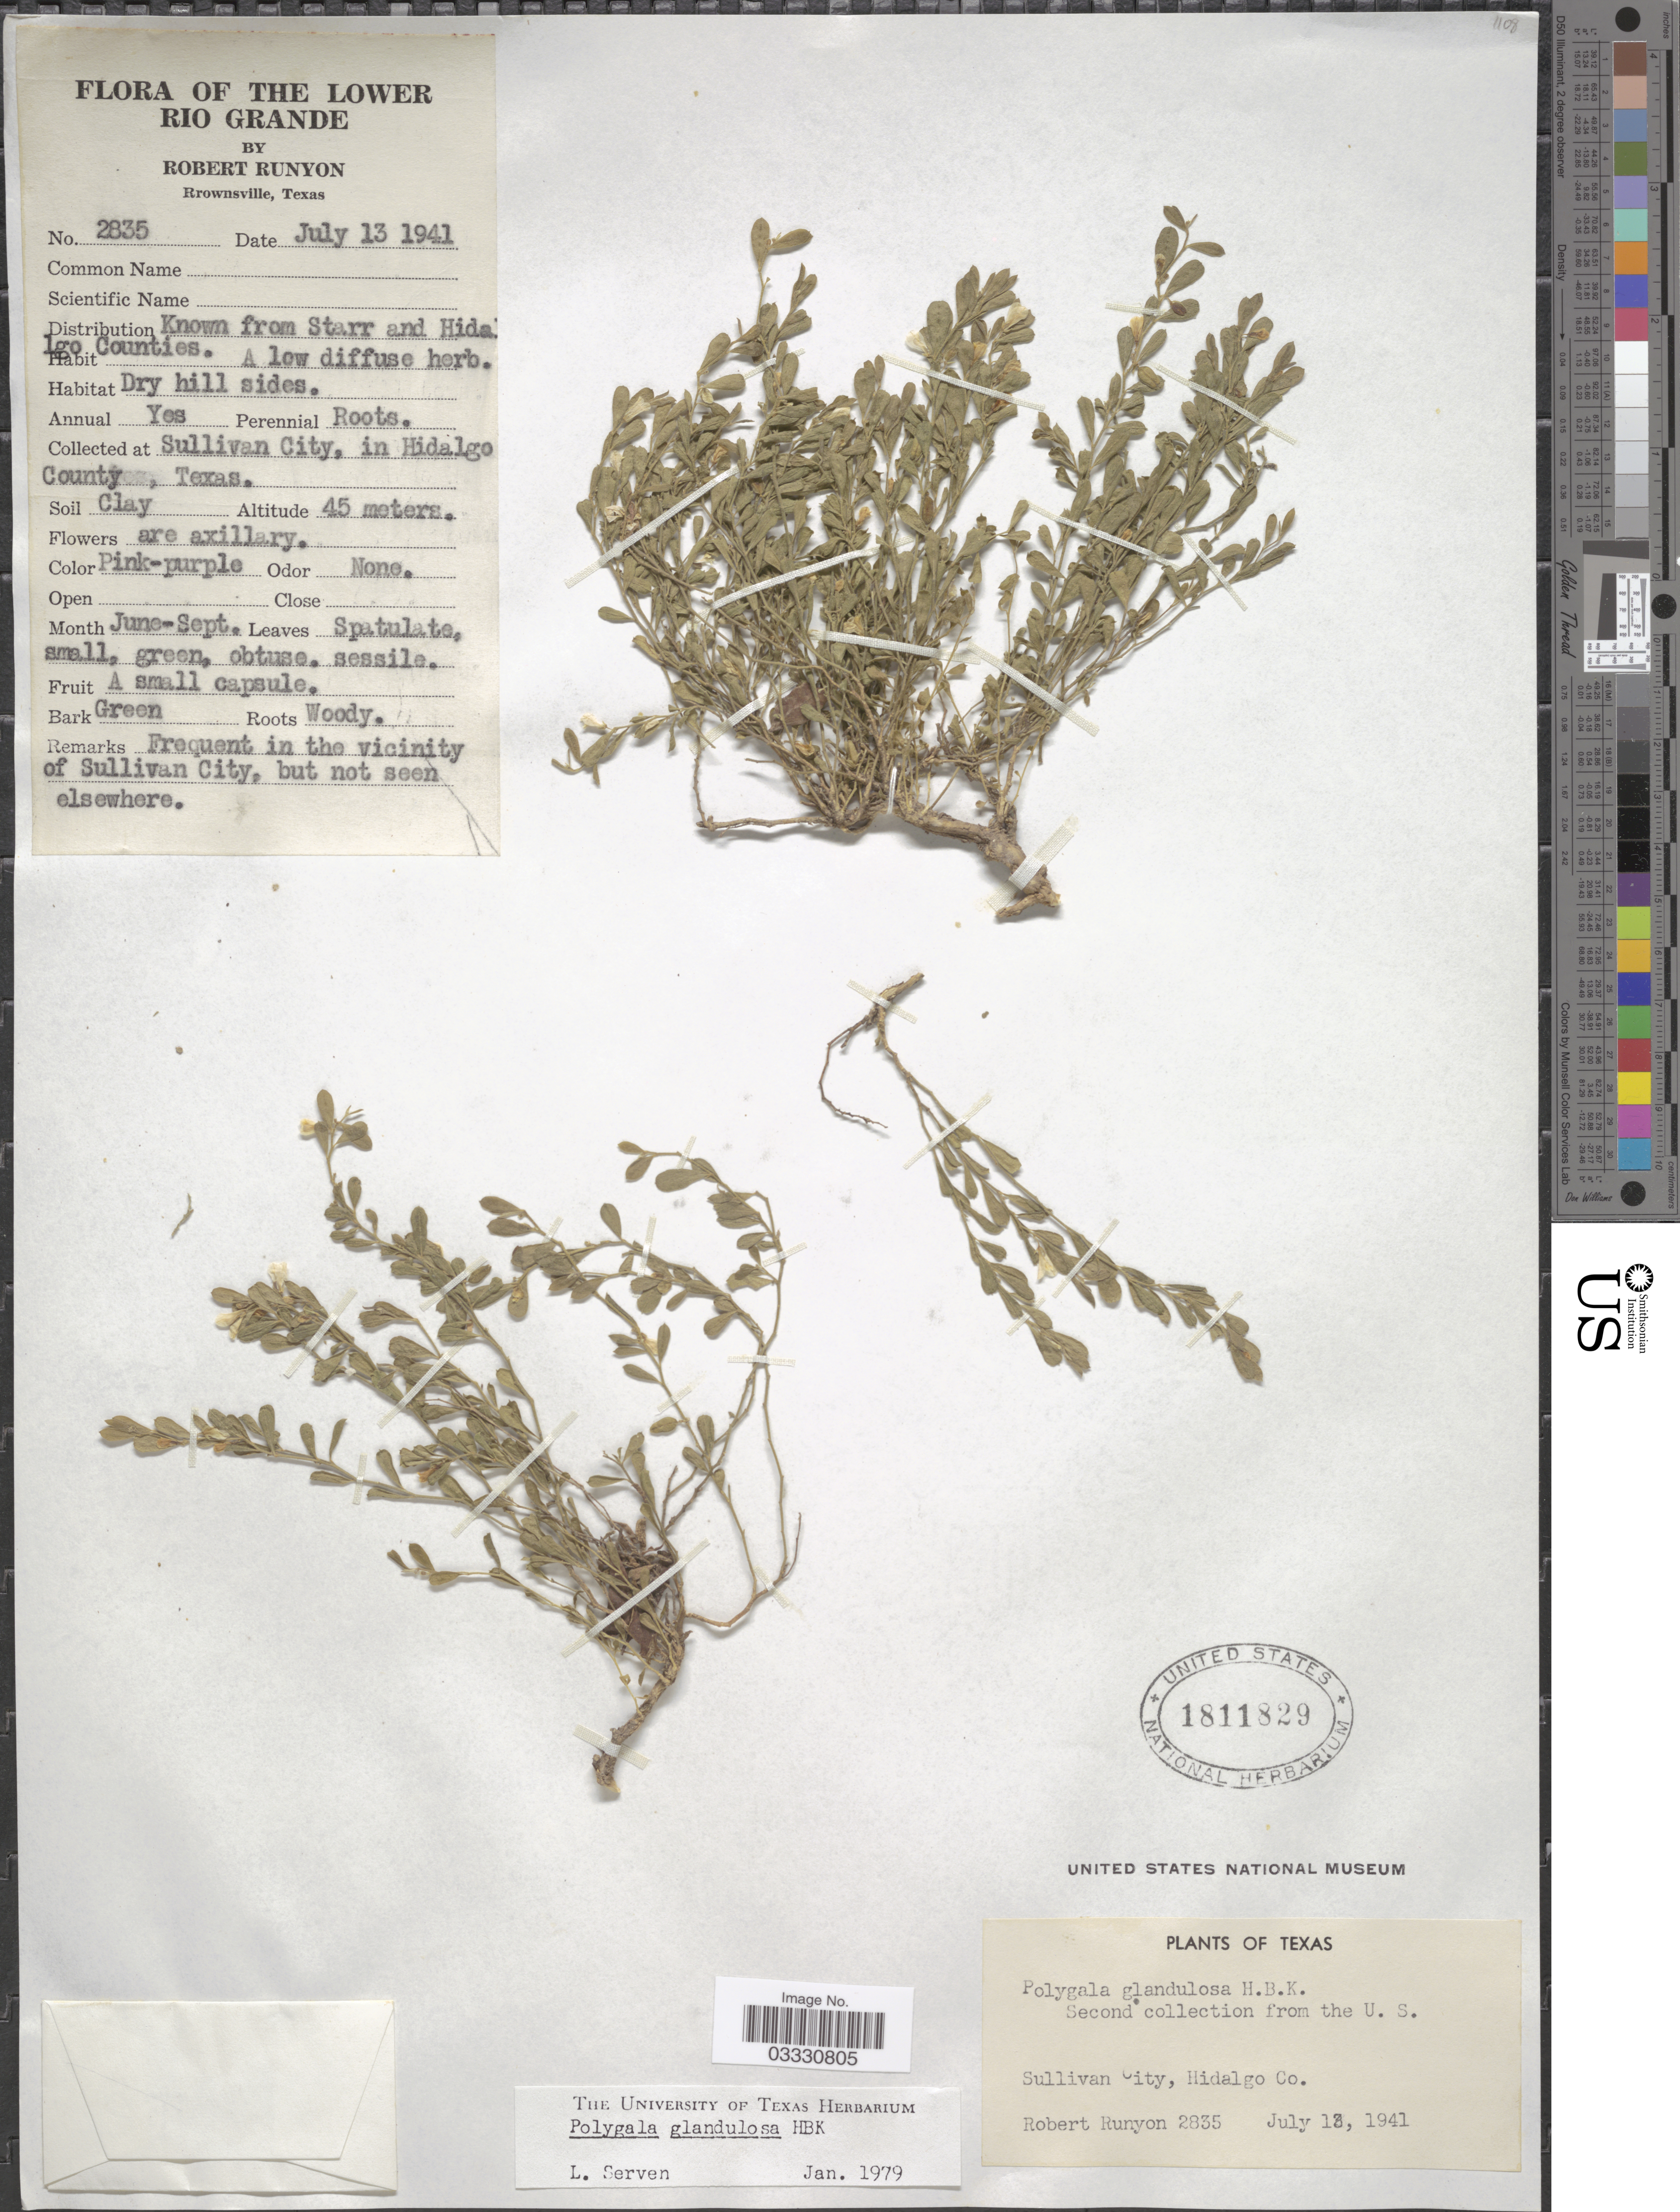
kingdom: Plantae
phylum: Tracheophyta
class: Magnoliopsida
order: Fabales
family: Polygalaceae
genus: Hebecarpa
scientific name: Hebecarpa punctata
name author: (Humb. ex Schult.) J.R. Abbott & J.F.B. Pastore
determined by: Strong, Mark T., (BOT), Smithsonian Institution - National Museum of Natural History (UNITED STATES)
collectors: R. Runyon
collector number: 2835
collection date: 1941-07-13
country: United States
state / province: Texas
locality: The Lower Rio Grande. Sullivan City, in Hidalgo Co.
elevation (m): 45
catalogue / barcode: US 1811829